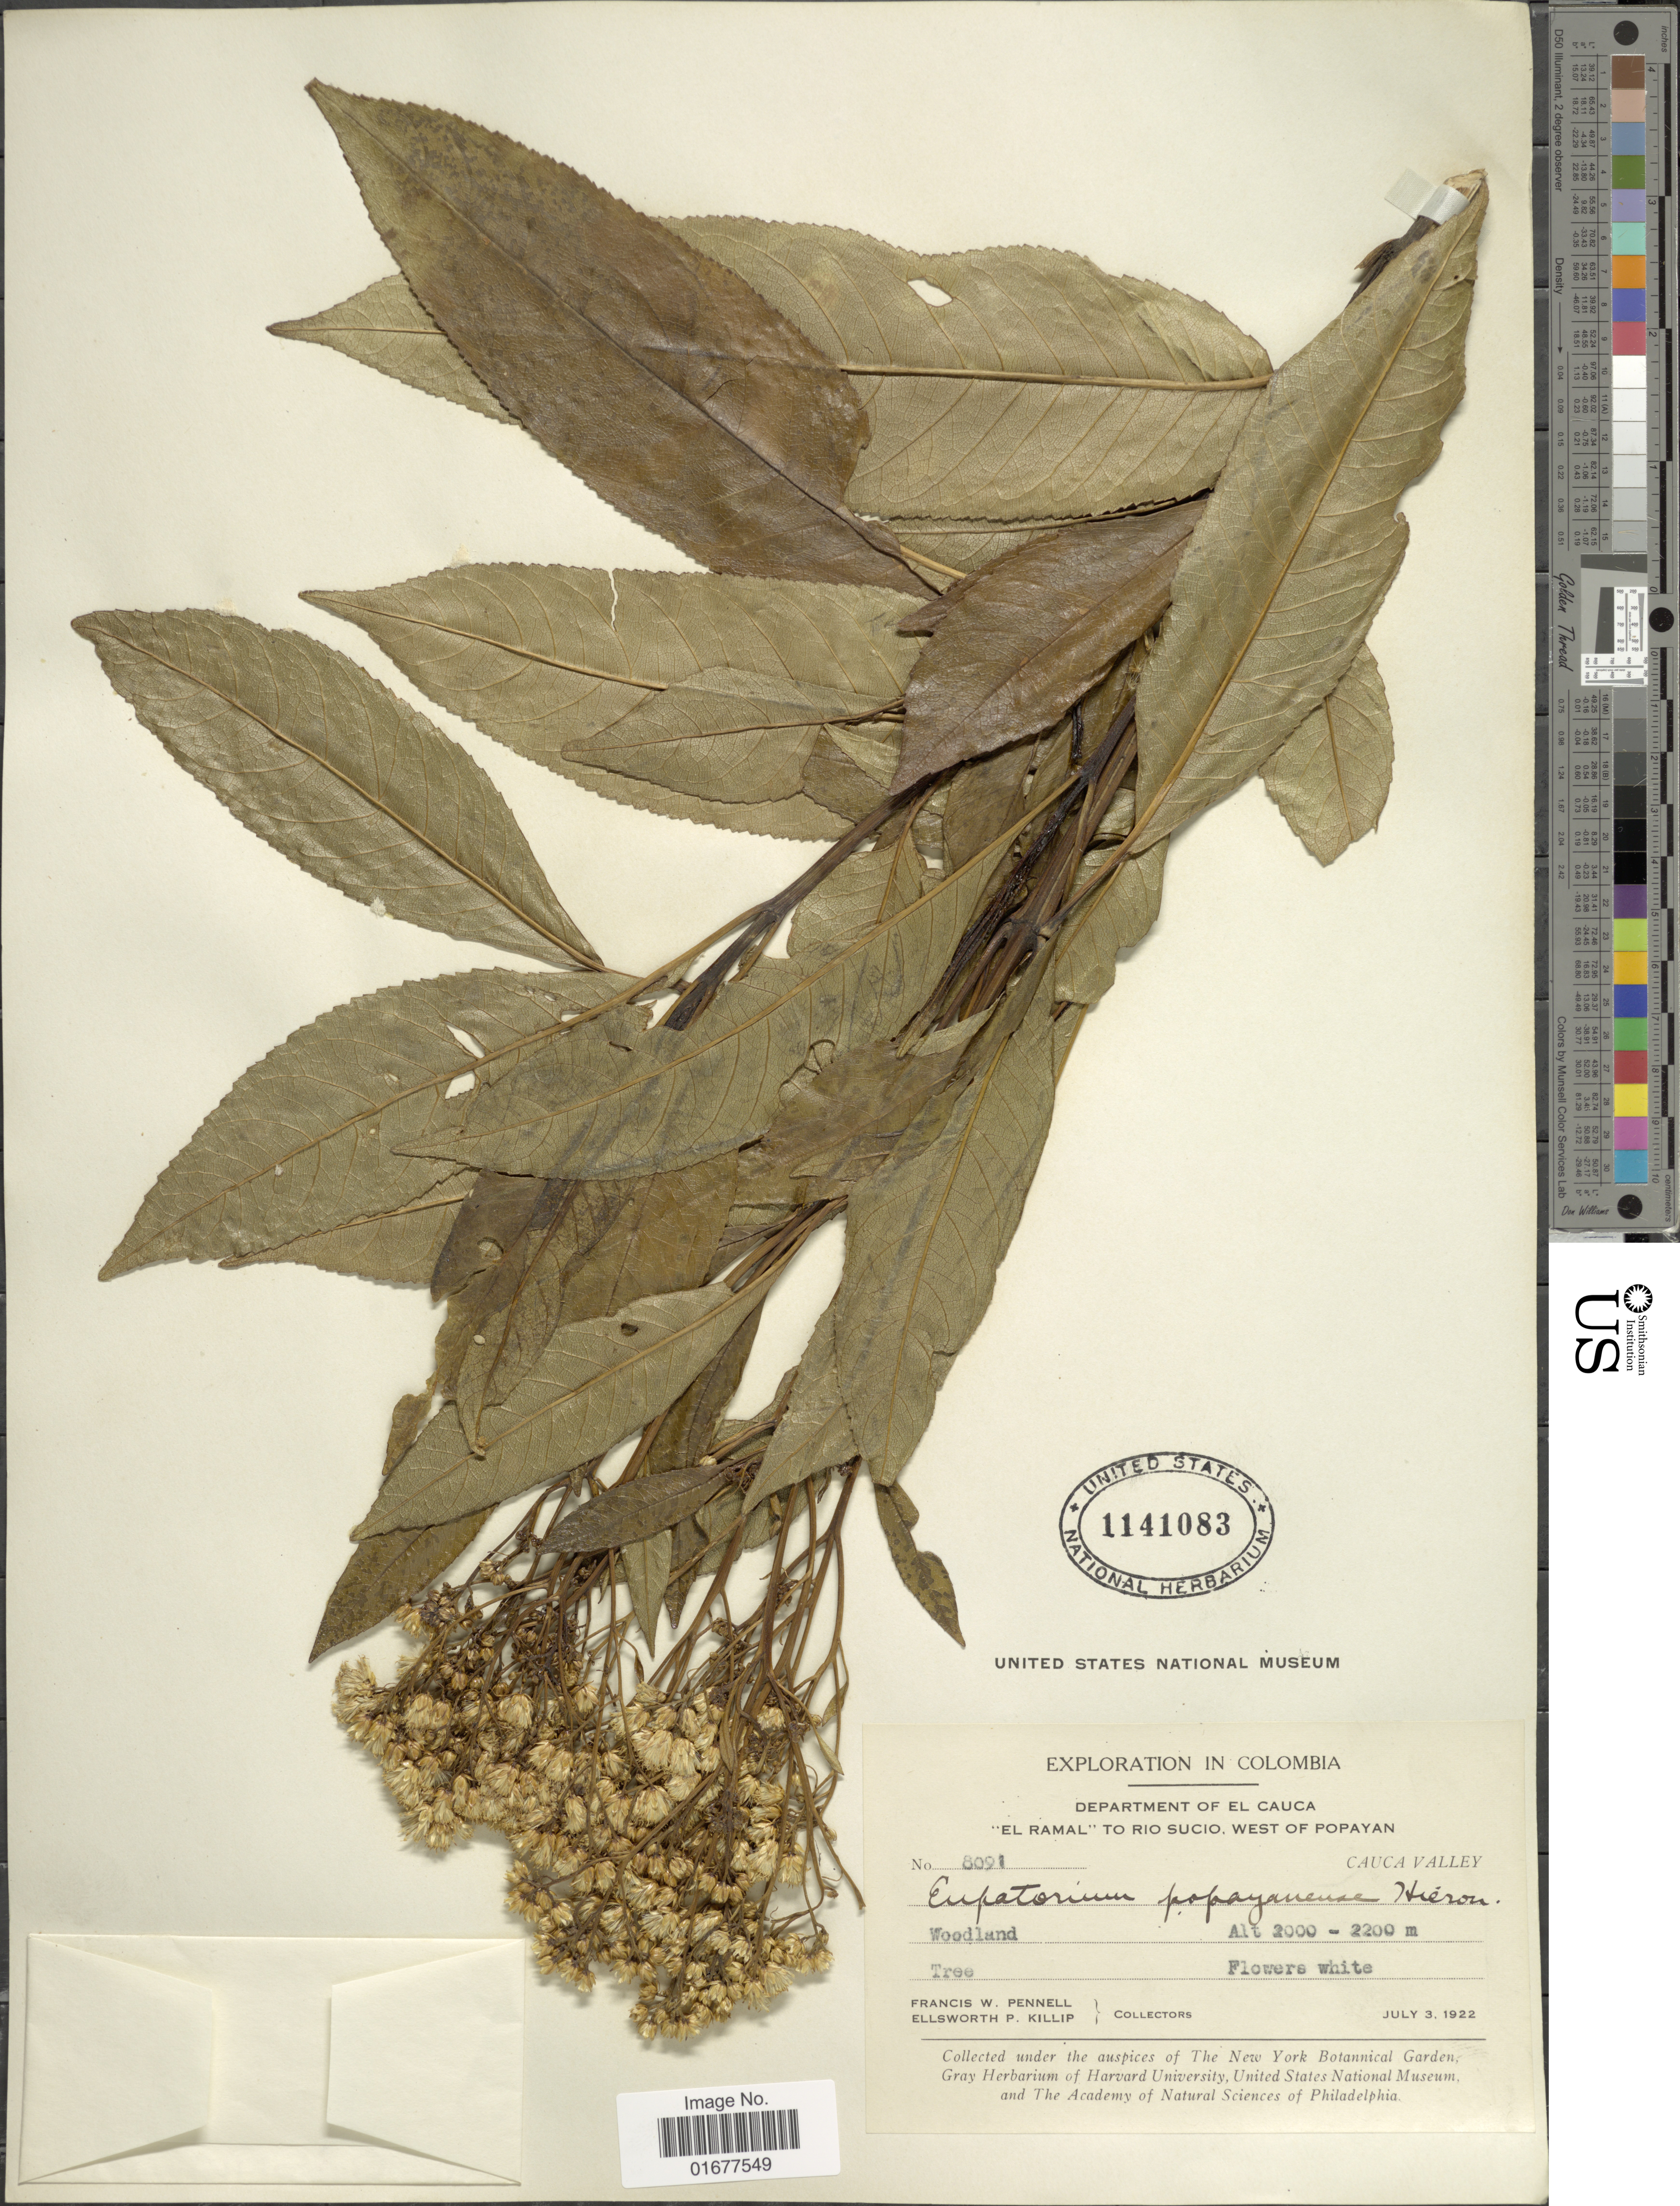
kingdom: Plantae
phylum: Tracheophyta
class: Magnoliopsida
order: Asterales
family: Asteraceae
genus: Ageratina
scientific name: Ageratina popayanensis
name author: (H. Rob.) R.M. King & H. Rob.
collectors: F. W. Pennell & E. P. Killip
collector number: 8091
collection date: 1922-07-03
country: Colombia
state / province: Cauca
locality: El Ramal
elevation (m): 2000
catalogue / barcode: US 1141083